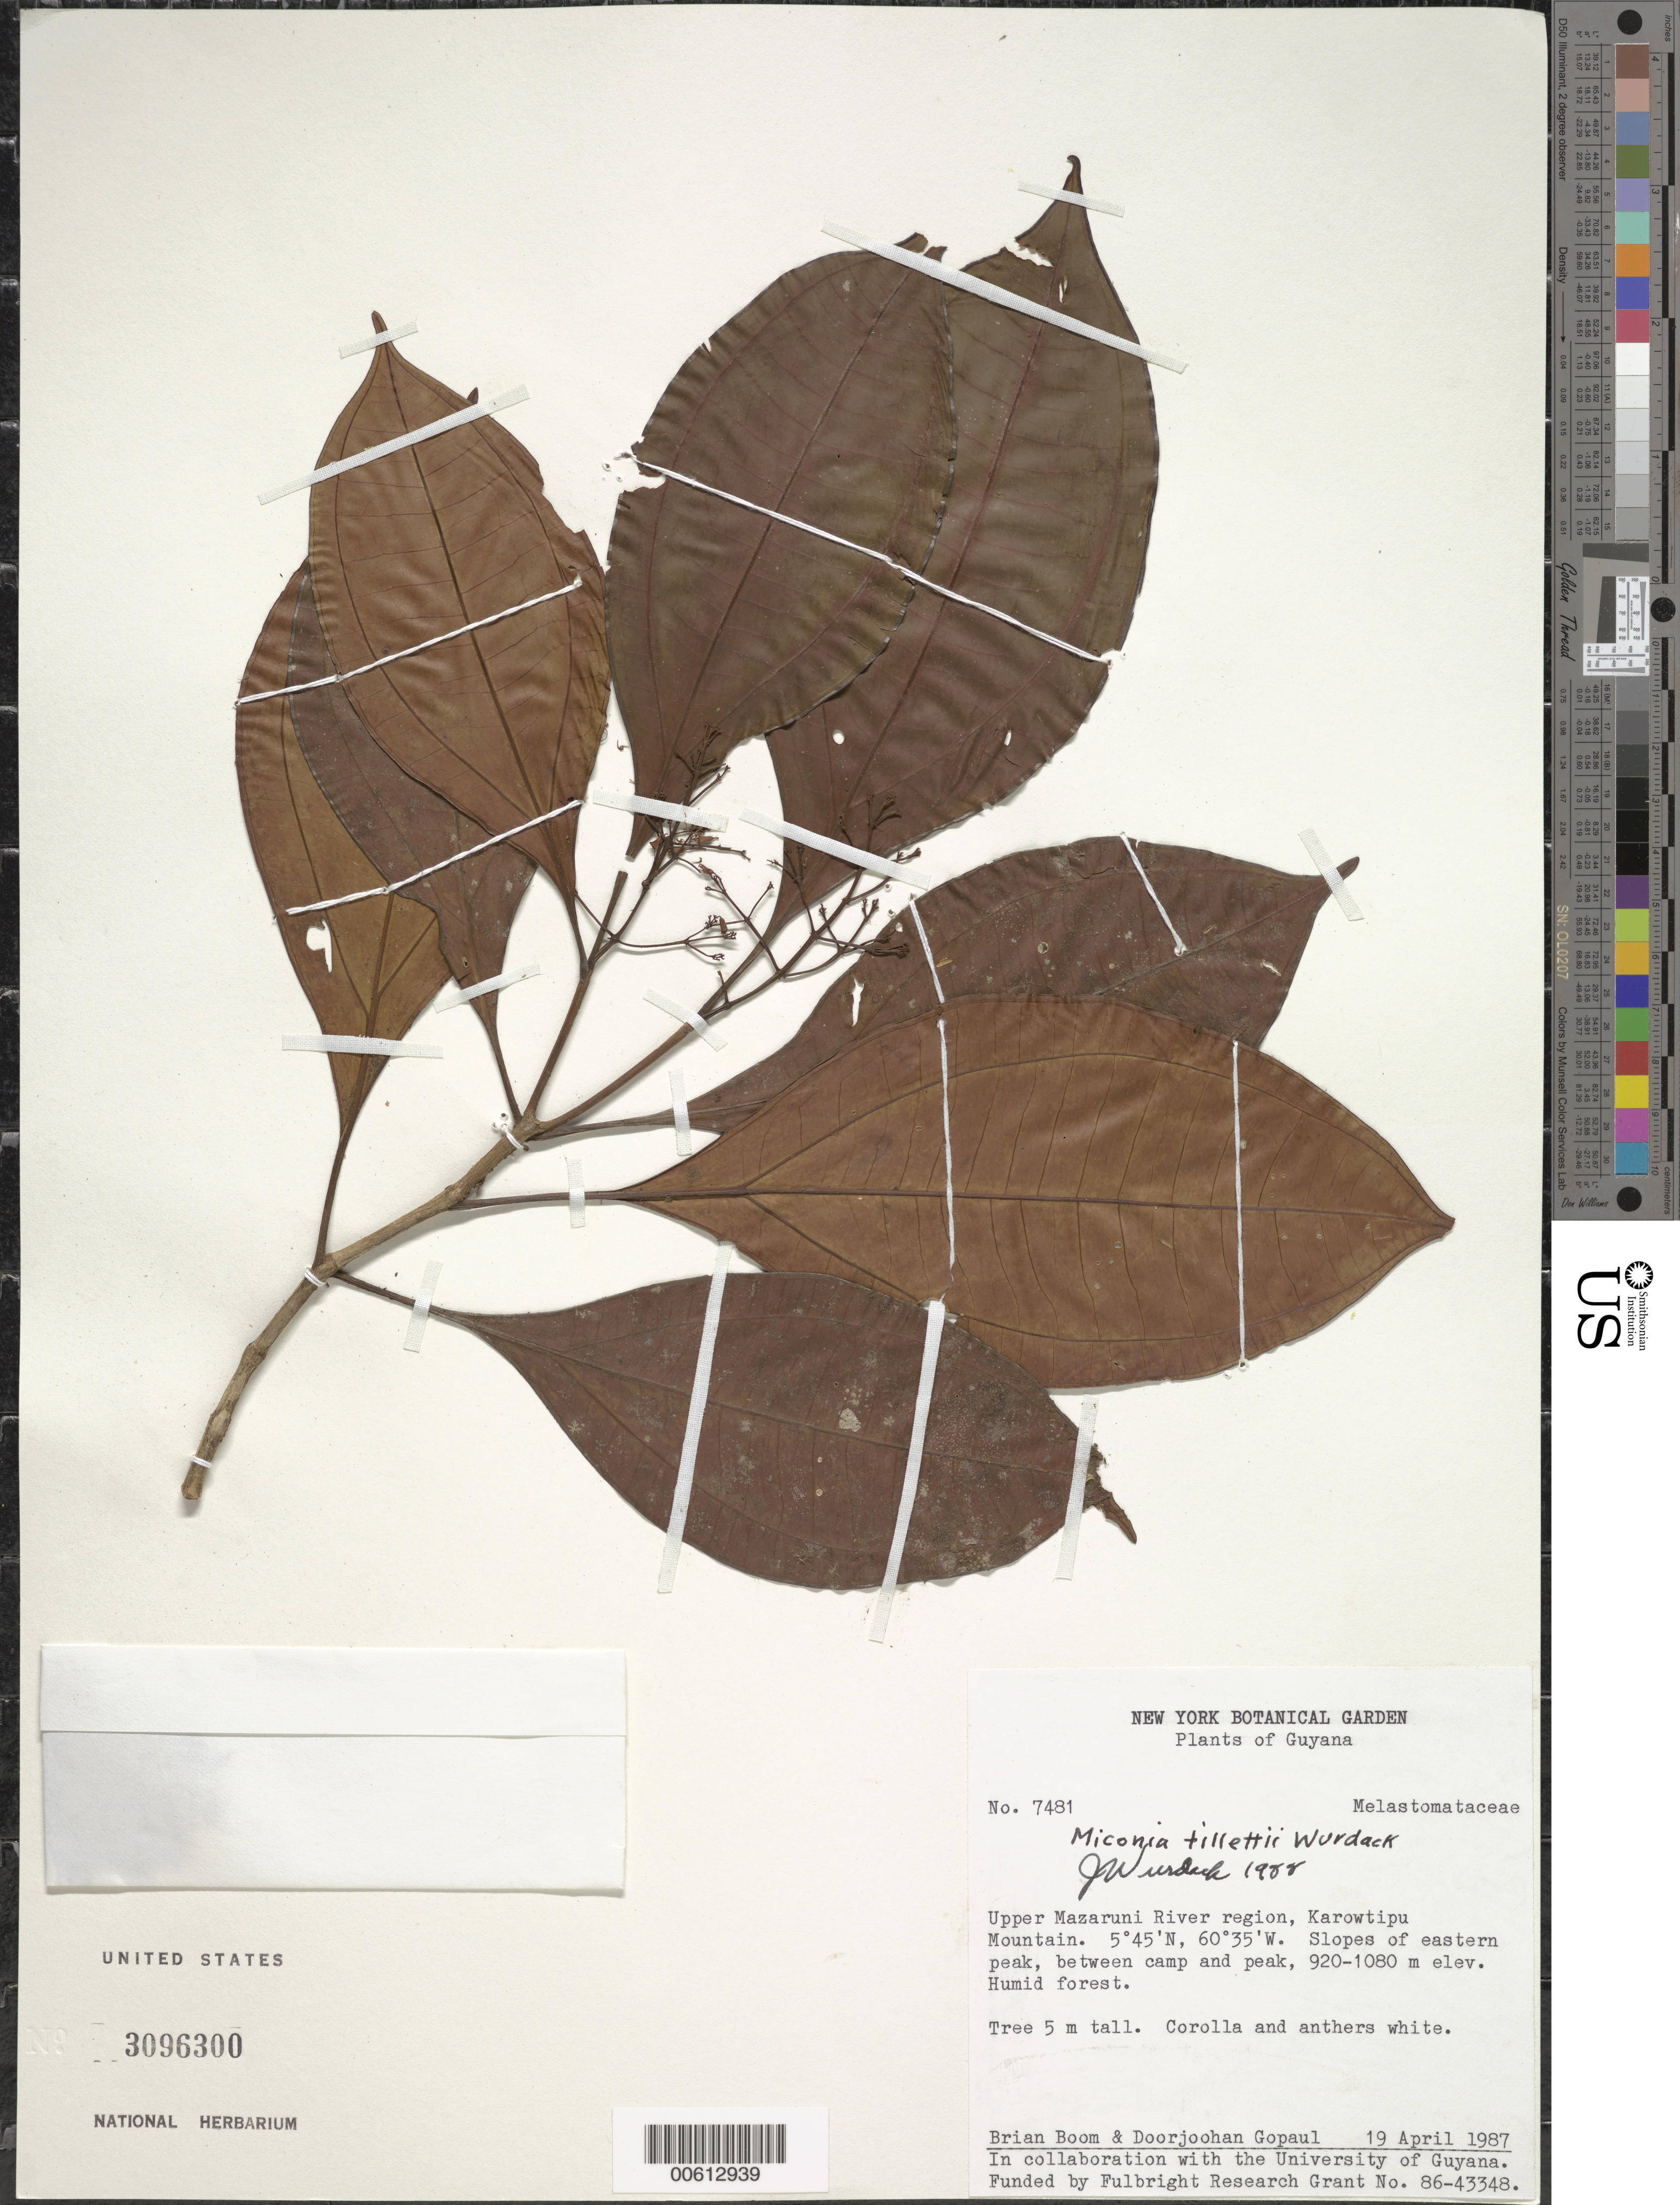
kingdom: Plantae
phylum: Tracheophyta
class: Magnoliopsida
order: Myrtales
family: Melastomataceae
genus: Miconia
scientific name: Miconia tillettii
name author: Wurdack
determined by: Wurdack, John J., (US), US (UNITED STATES)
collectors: B. M. Boom & D. Gopaul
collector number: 7481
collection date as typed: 19-Apr-87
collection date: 1987-04-19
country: Guyana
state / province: Cuyuni-Mazaruni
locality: Karowtipu Mt., upper Mazaruni R. region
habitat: Humid forest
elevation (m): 920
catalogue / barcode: US 3096300